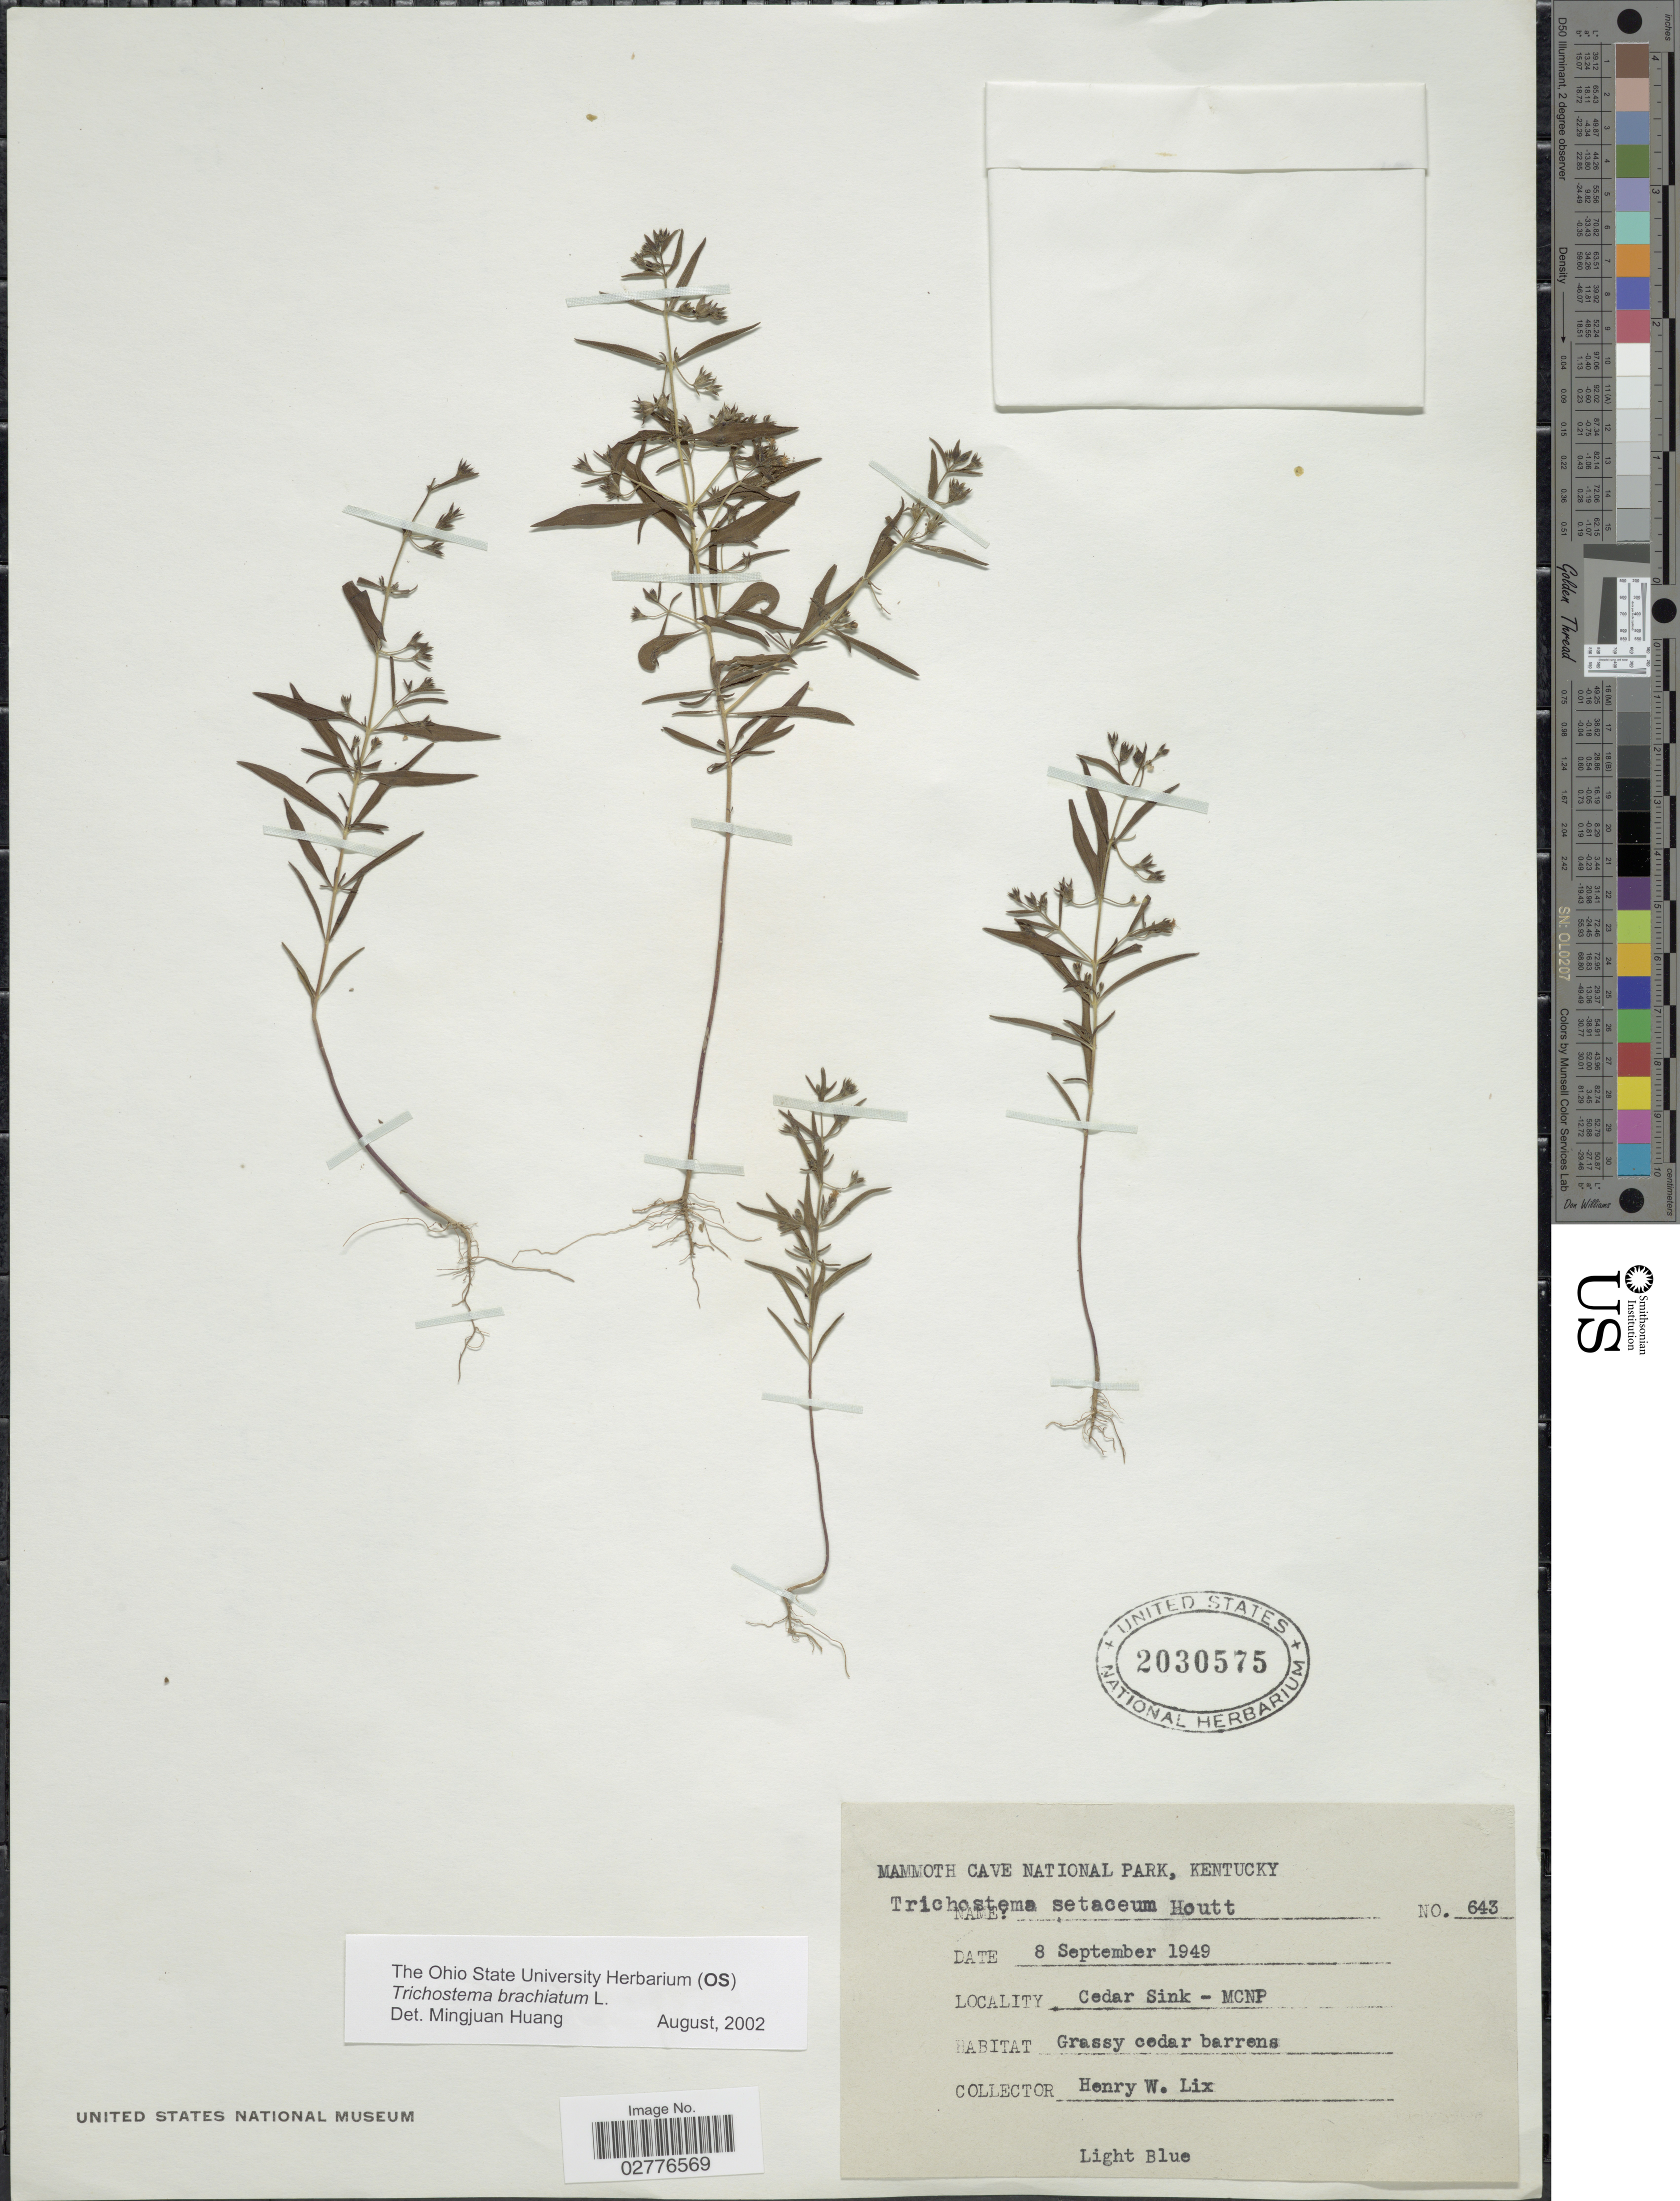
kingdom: Plantae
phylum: Tracheophyta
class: Magnoliopsida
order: Lamiales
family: Lamiaceae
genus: Trichostema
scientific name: Trichostema brachiatum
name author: L.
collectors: H. W. Lix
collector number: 643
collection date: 1949-09-08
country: United States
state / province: Kentucky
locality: Mammoth Cave National Park. Cedar Sink - MCNP.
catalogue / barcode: US 2030575